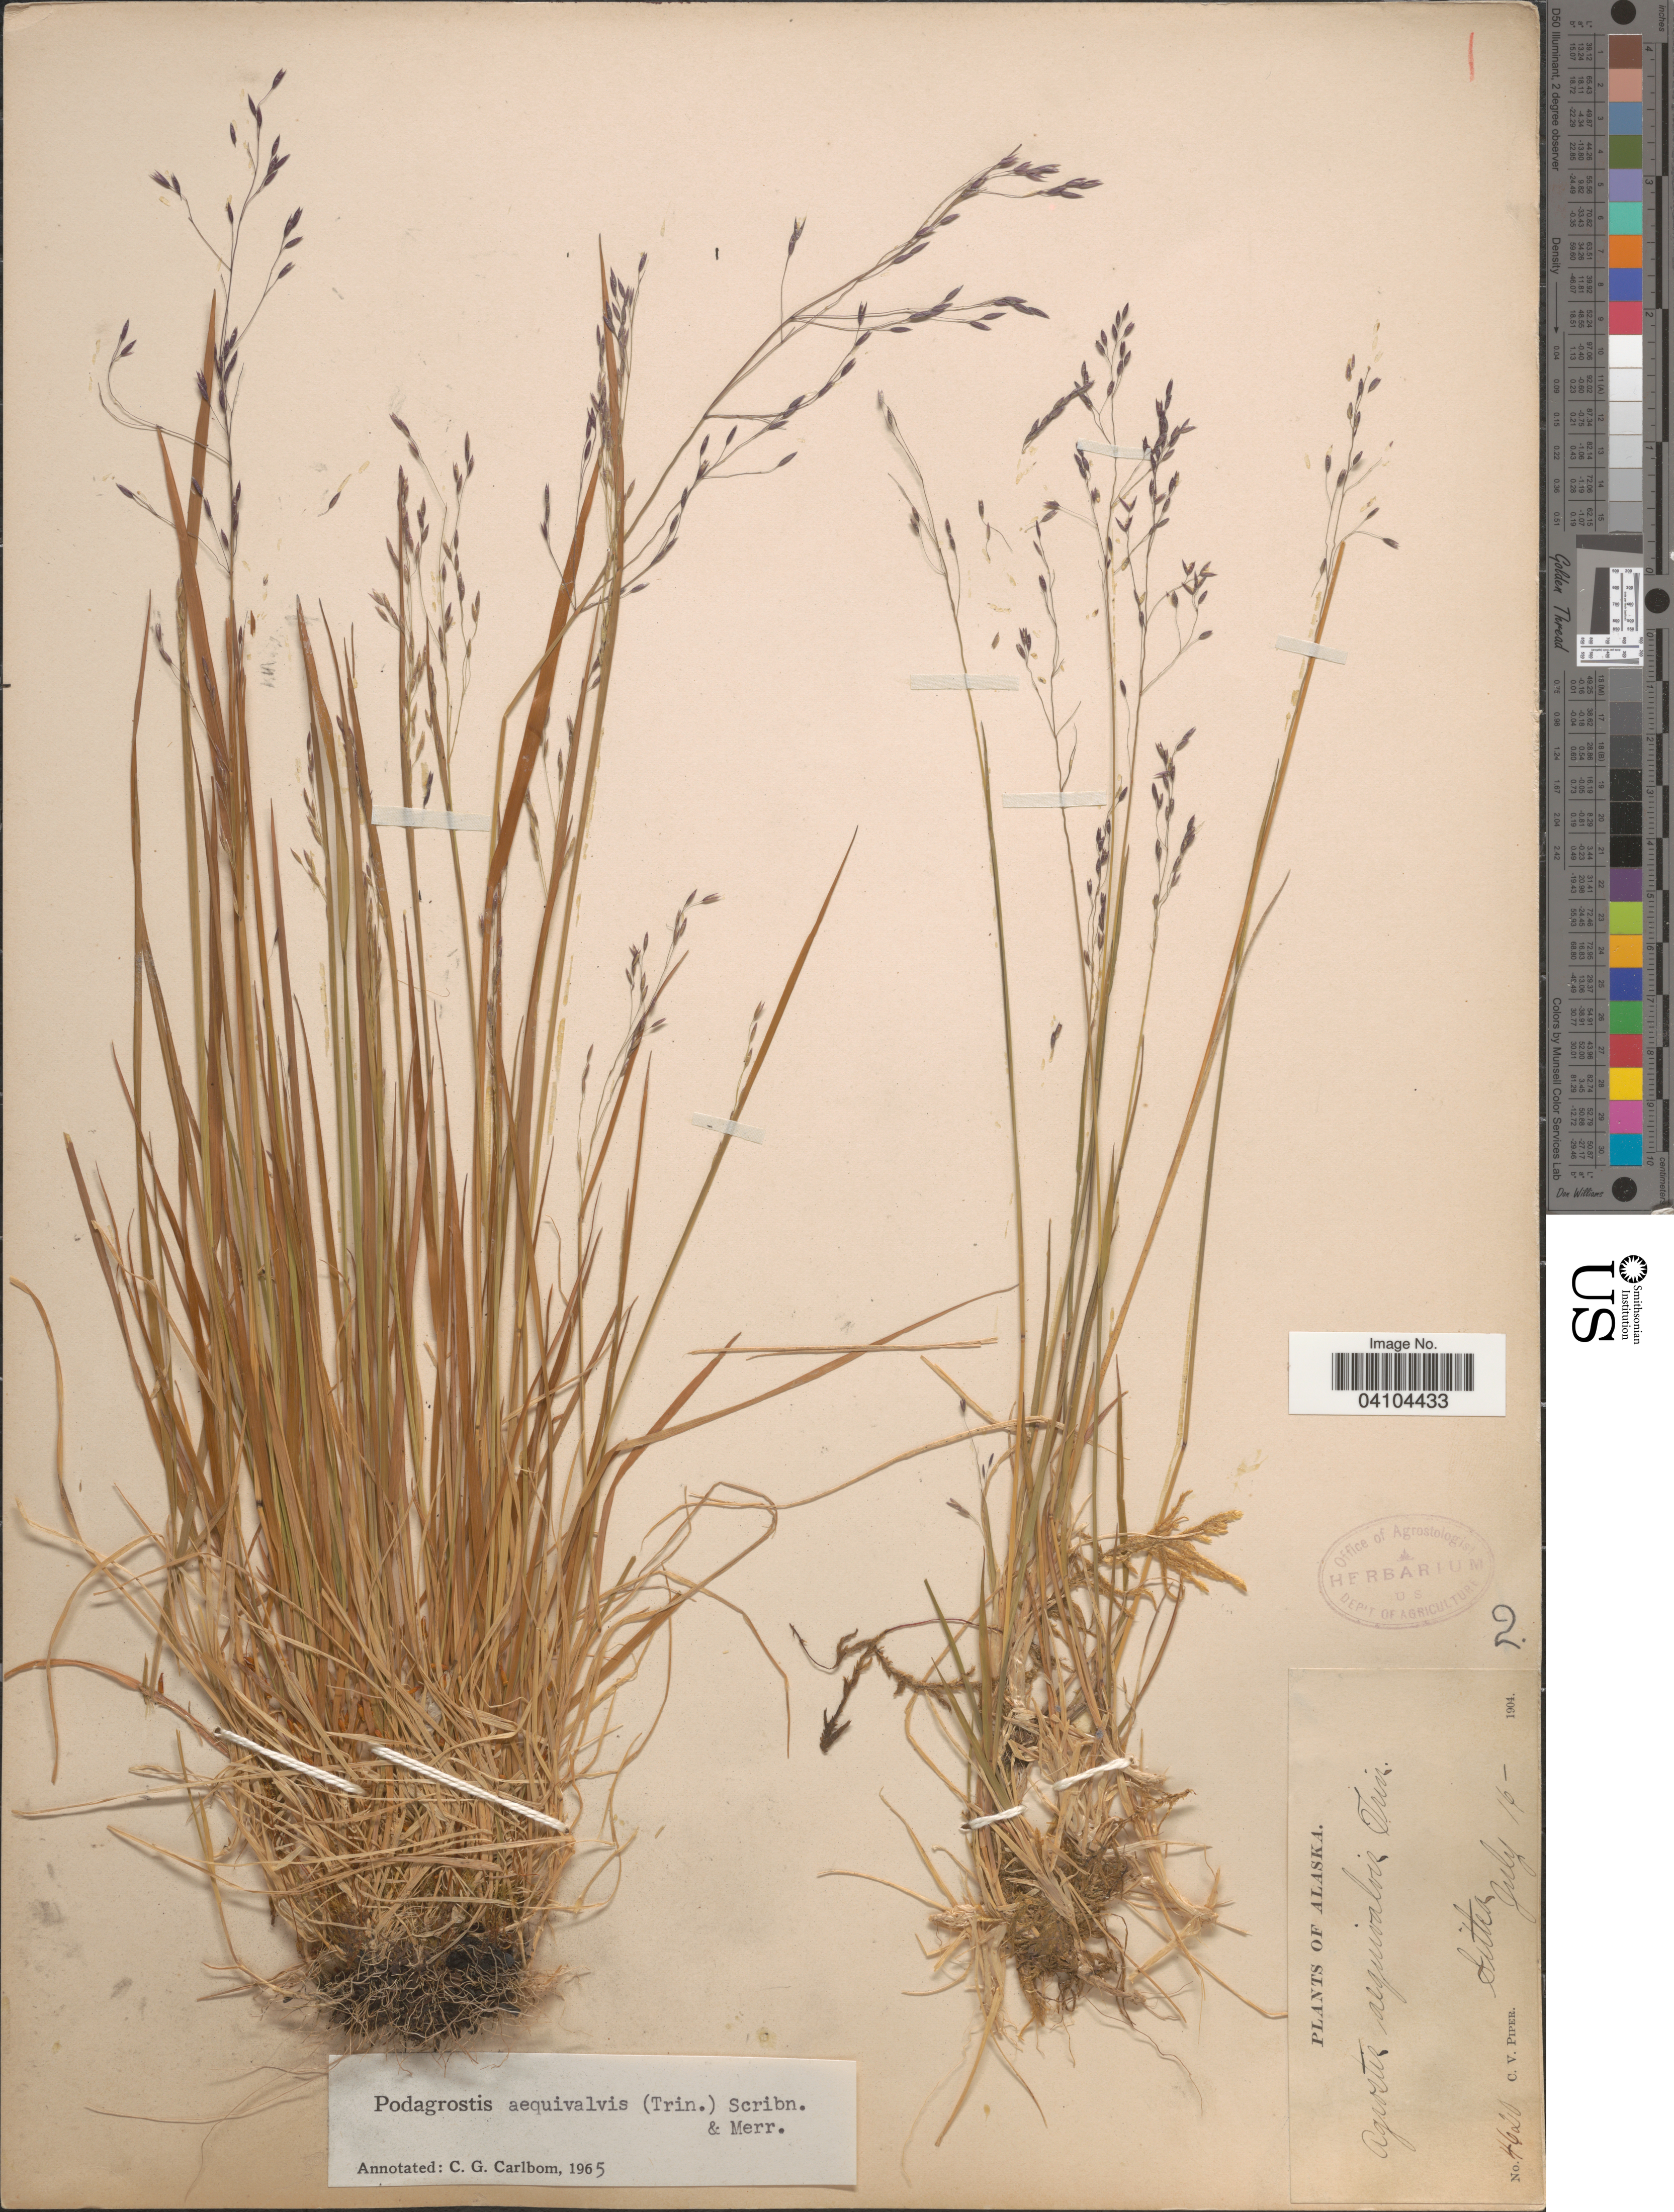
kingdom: Plantae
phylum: Tracheophyta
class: Liliopsida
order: Poales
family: Poaceae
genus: Podagrostis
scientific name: Podagrostis aequivalvis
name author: (Trin.) Scribn. & Merr.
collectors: C. V. Piper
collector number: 4620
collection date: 1904-07-16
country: United States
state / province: Alaska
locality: Sitka.